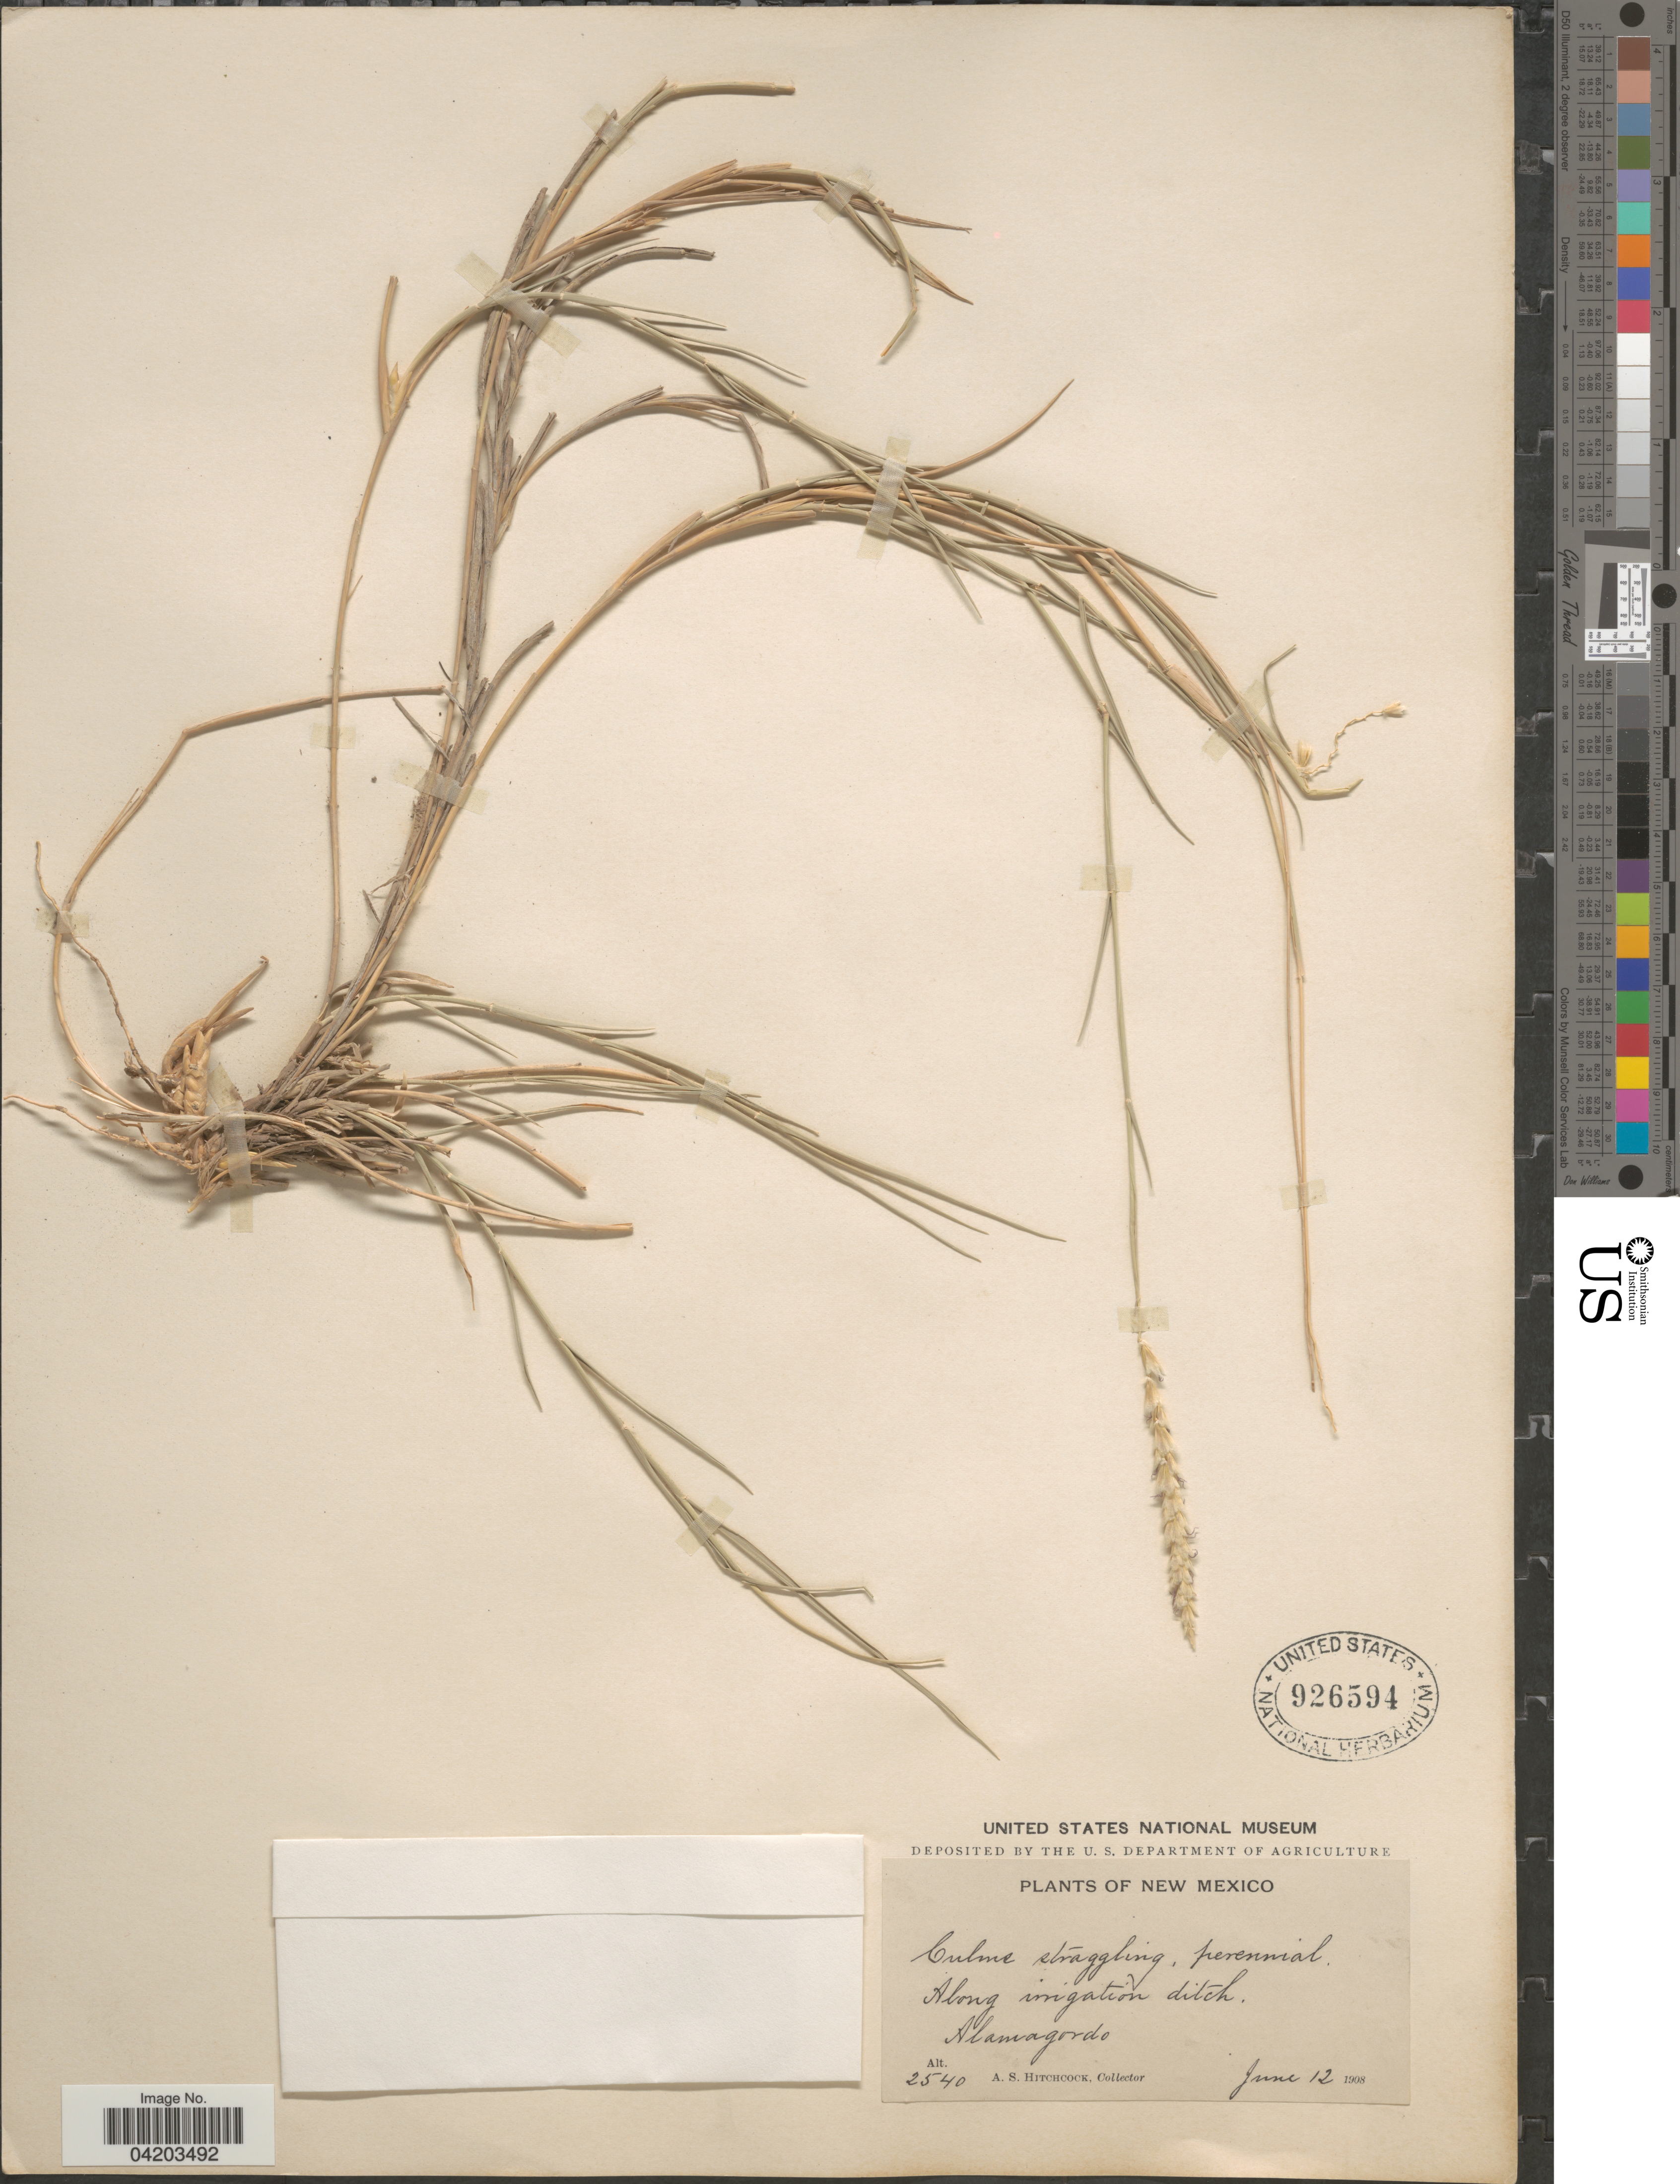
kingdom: Plantae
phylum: Tracheophyta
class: Liliopsida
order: Poales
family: Poaceae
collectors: A. S. Hitchcock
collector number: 2540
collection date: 1908-06-12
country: United States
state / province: New Mexico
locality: Alamagordo.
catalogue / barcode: US 926594